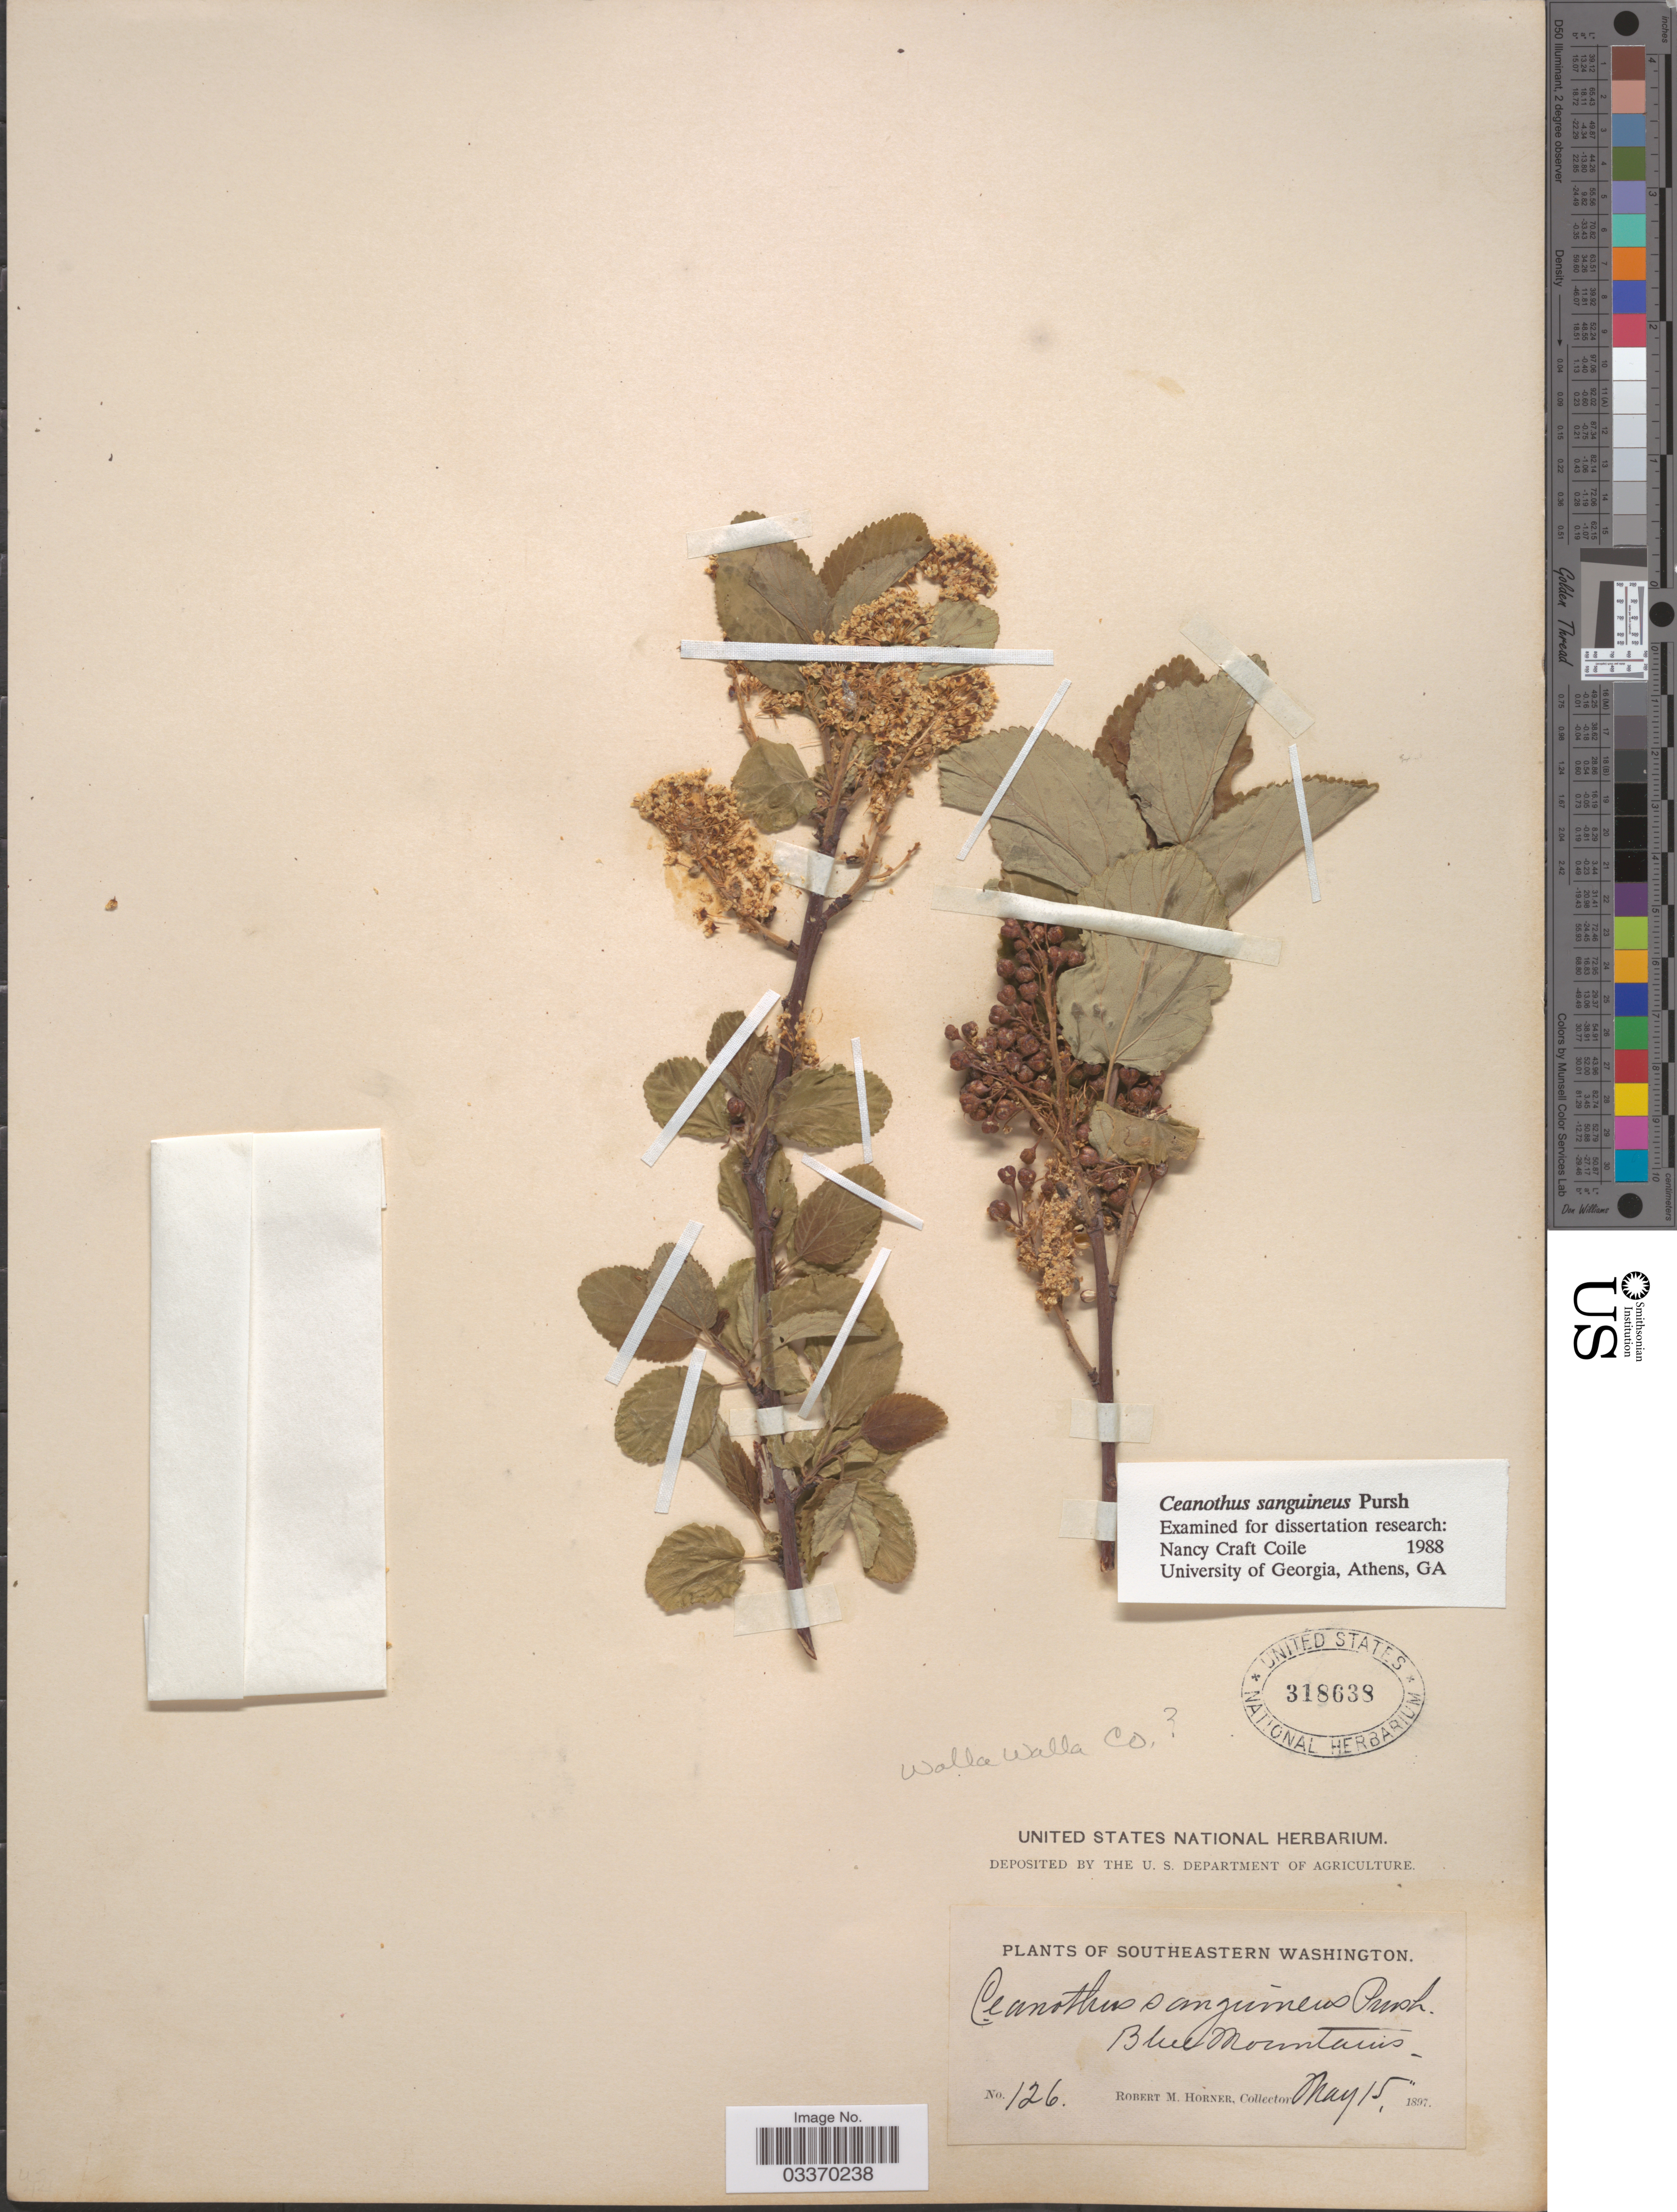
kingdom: Plantae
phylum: Tracheophyta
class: Magnoliopsida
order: Rosales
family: Rhamnaceae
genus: Ceanothus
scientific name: Ceanothus sanguineus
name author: Pursh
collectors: R. Horner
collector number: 126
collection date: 1897-05-15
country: United States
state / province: Washington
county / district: Walla Walla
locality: Southeastern Washington, Blue Mountains, Walla Walla Co.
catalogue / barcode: US 318638